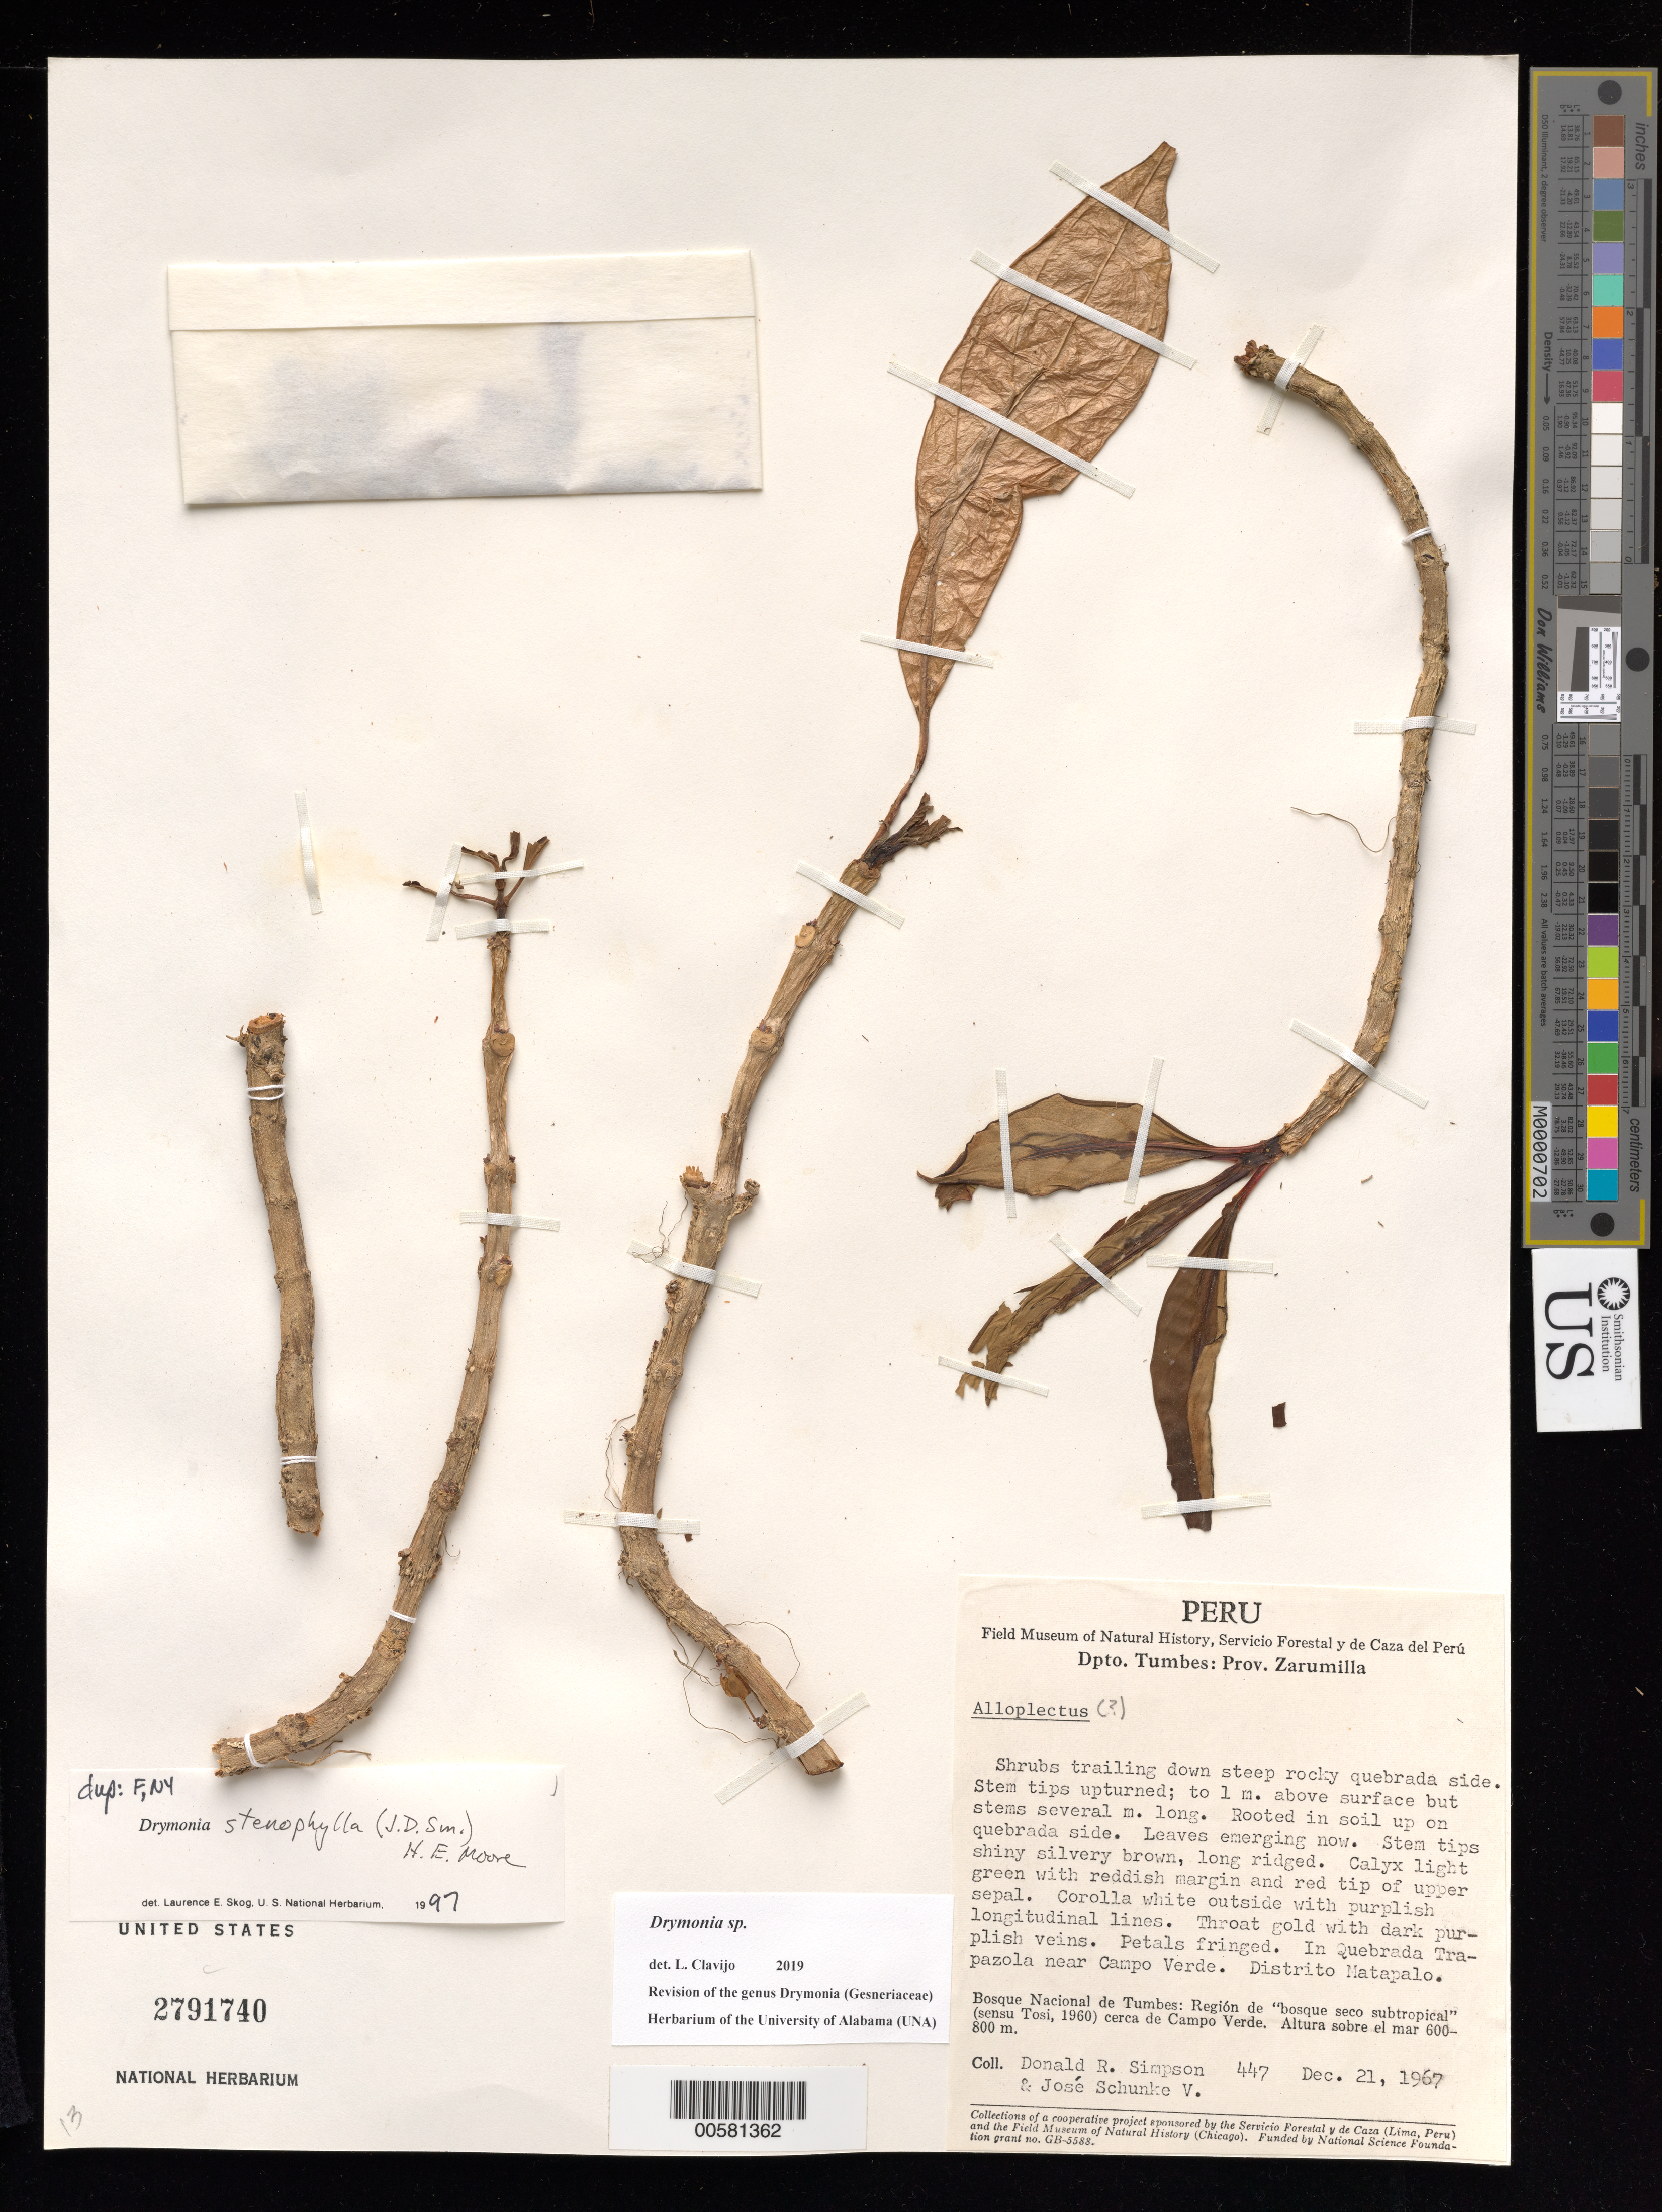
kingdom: Plantae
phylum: Tracheophyta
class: Magnoliopsida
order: Lamiales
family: Gesneriaceae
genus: Drymonia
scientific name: Drymonia stenophylla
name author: (Donn. Sm.) H.E. Moore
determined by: Clark, J. L., (SEL), The Marie Selby Botanical Garden (UNITED STATES)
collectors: D. R. Simpson & J. Schunke Vigo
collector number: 447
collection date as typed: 21 Dec 1967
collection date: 1967-12-21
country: Peru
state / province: Tumbes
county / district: Zarumilla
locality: Prov. Zarumilla, Dtto. Matapalo; Bosque Nacional de Tumbes: in Quebrada Trapazola near Campo Verde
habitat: región de "bosque seco subtropical"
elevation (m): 600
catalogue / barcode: US 2791740